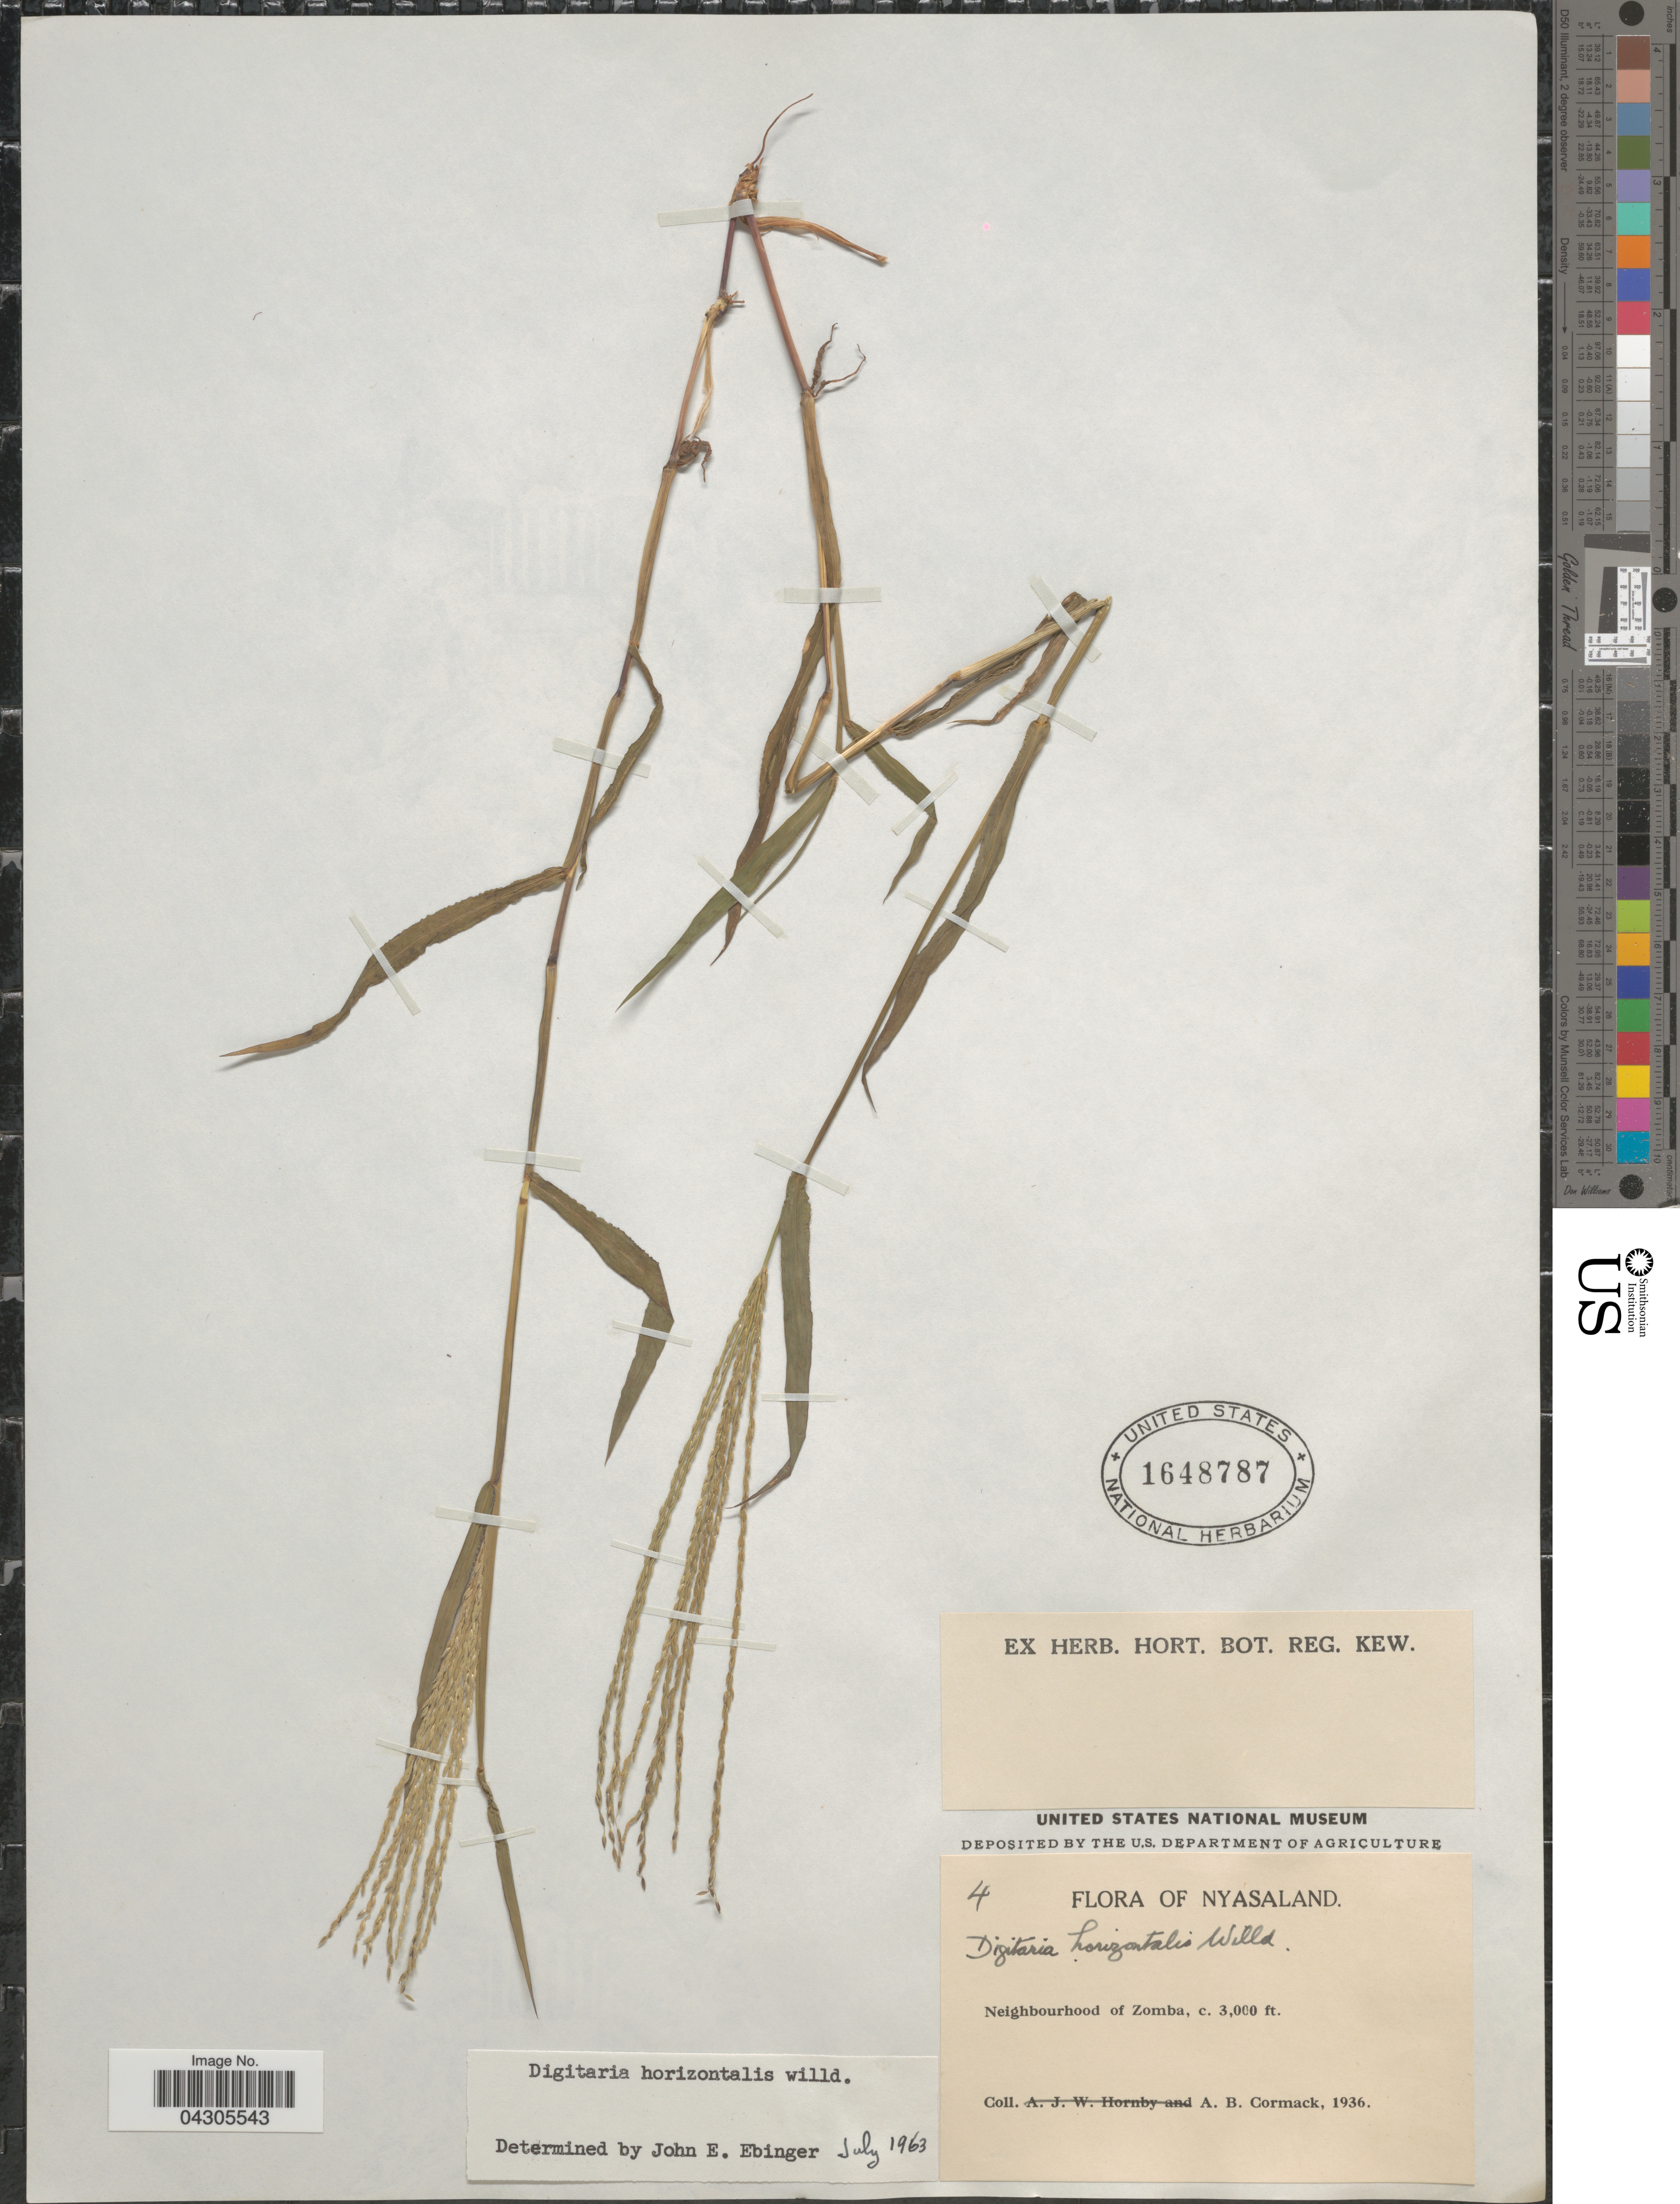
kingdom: Plantae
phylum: Tracheophyta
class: Liliopsida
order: Poales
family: Poaceae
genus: Digitaria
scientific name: Digitaria horizontalis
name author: Willd.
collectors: A. Cormack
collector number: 4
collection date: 1936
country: Malawi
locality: Nyasaland. Neighbourhood of Zomba.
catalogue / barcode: US 1648787